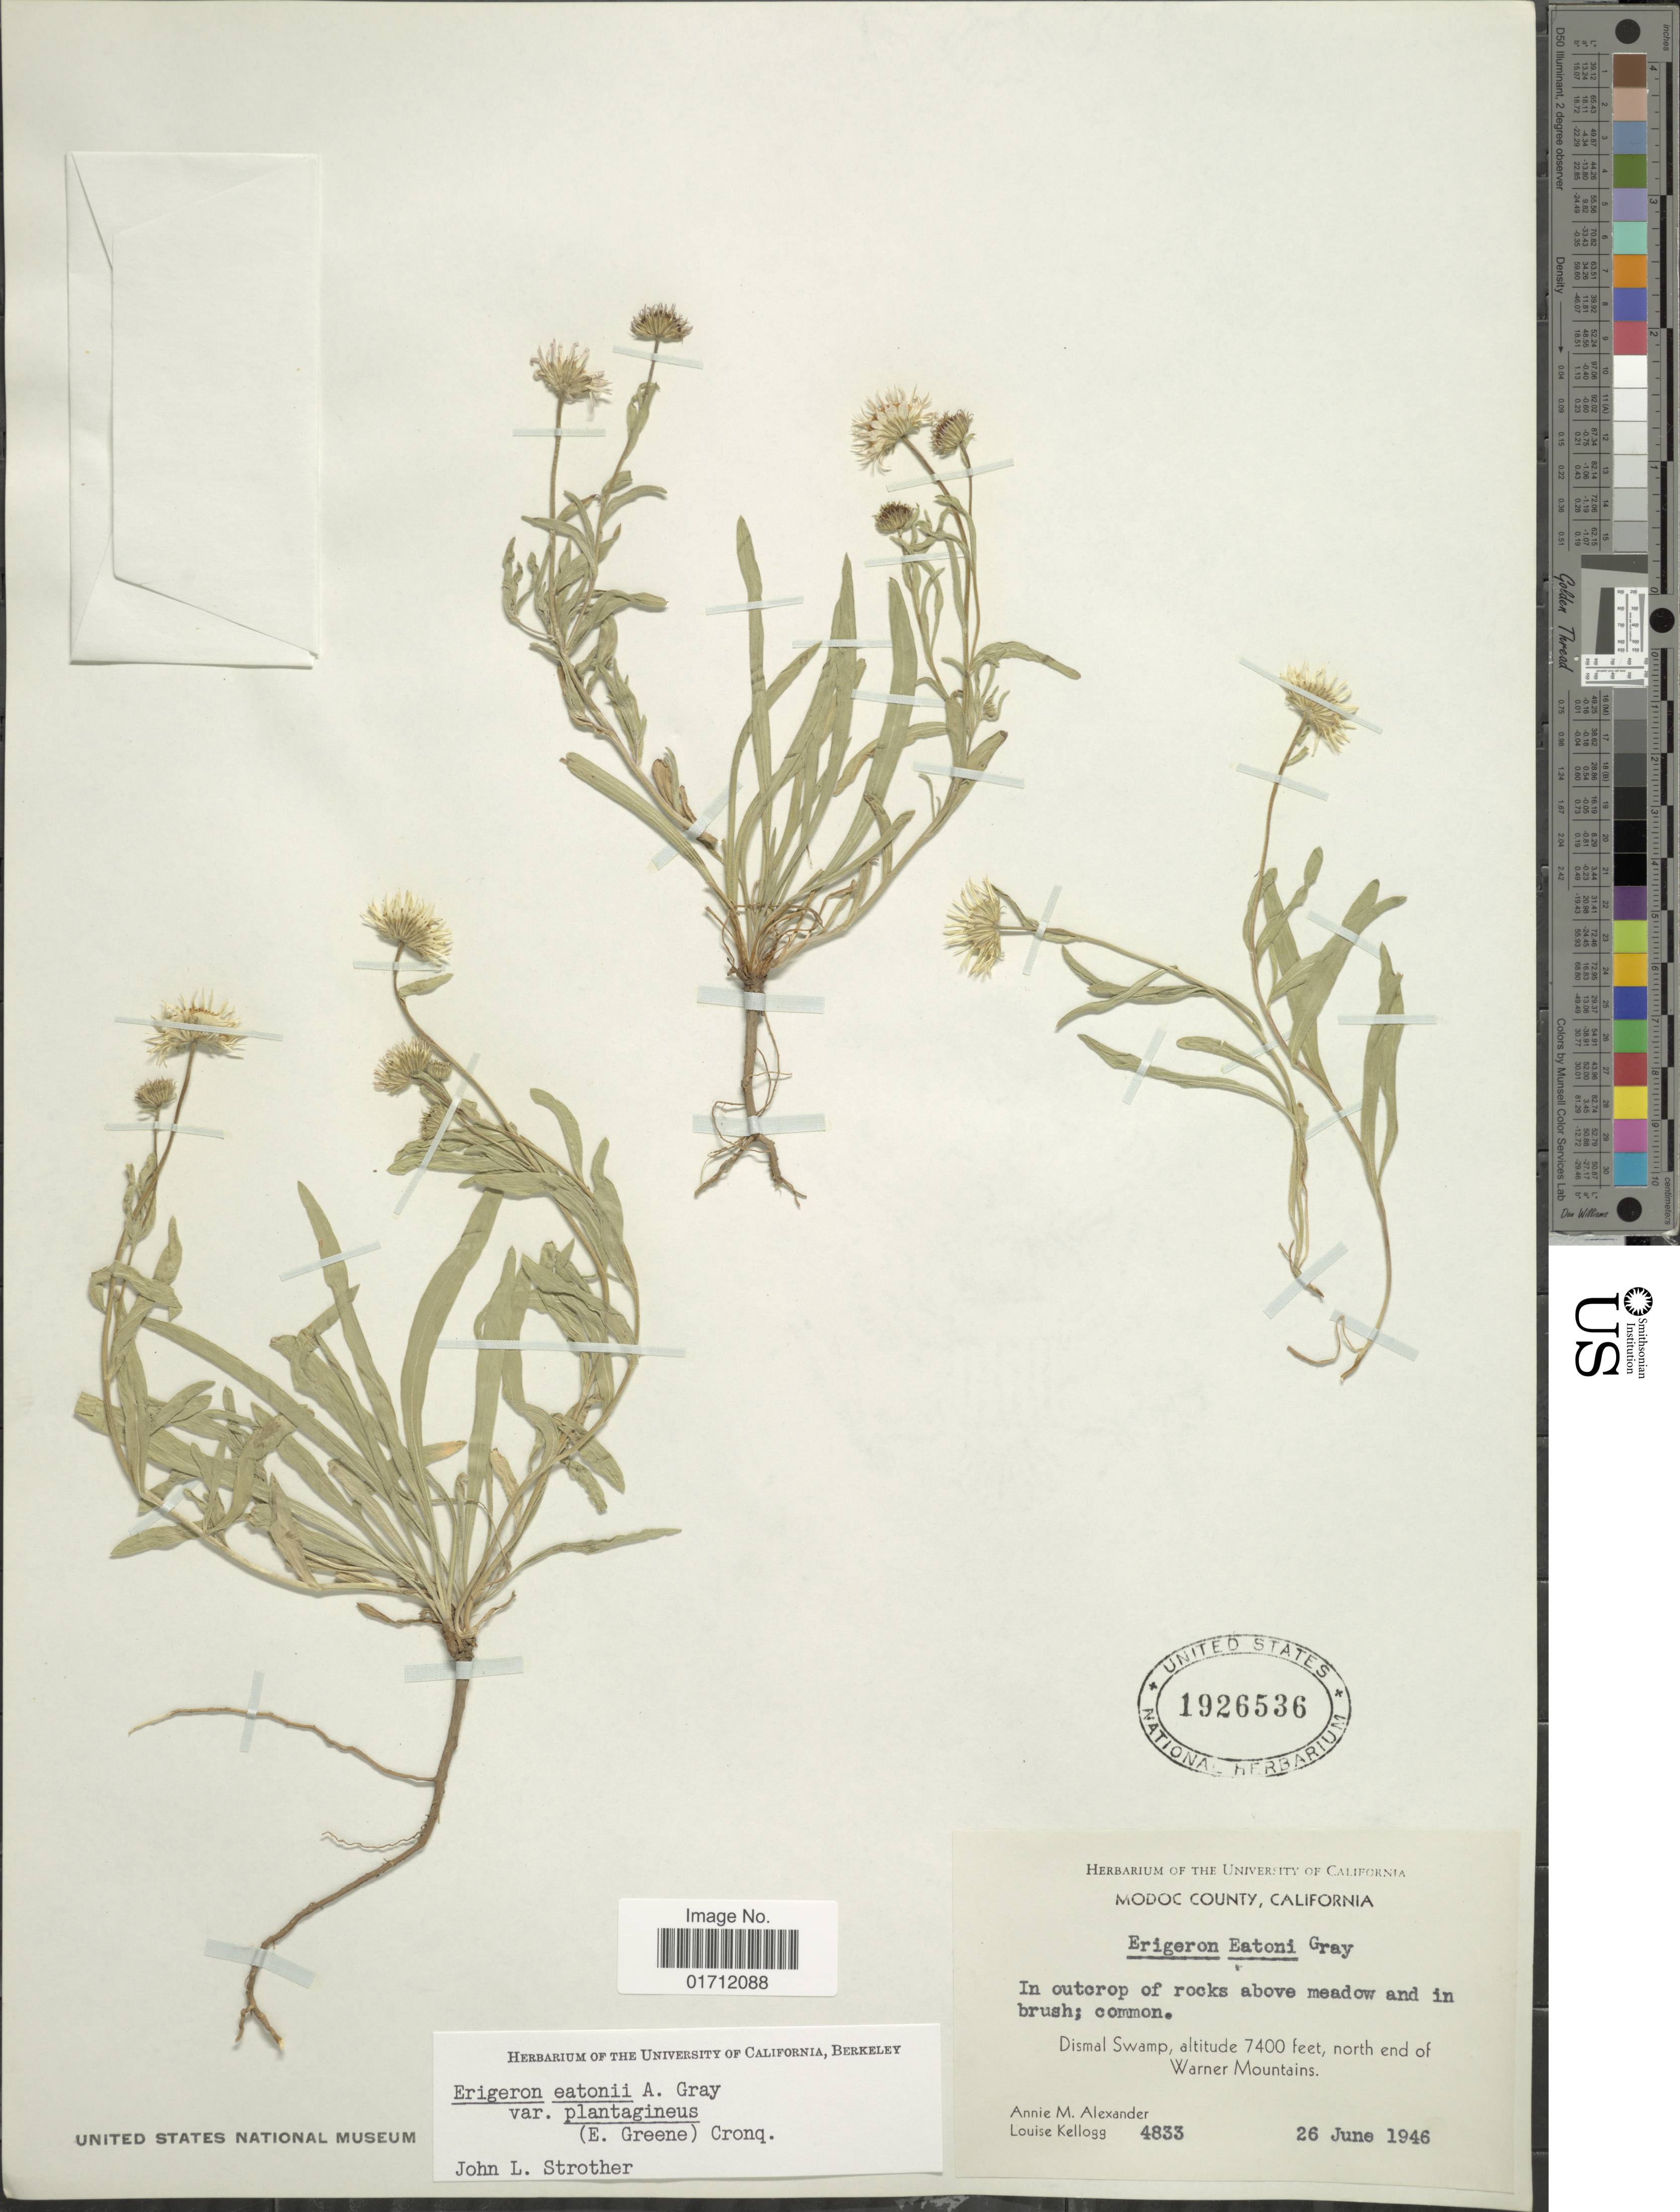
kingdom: Plantae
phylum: Tracheophyta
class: Magnoliopsida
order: Asterales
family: Asteraceae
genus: Erigeron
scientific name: Erigeron eatonii var. plantagineus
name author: (Greene) Cronq.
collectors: A. M. Alexander & L. Kellogg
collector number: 4833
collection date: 1946-06-26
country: United States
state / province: California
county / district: Modoc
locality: Modoc County, Dismal Swamp, north end of Warner Mountains.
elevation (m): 2256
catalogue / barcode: US 1926536